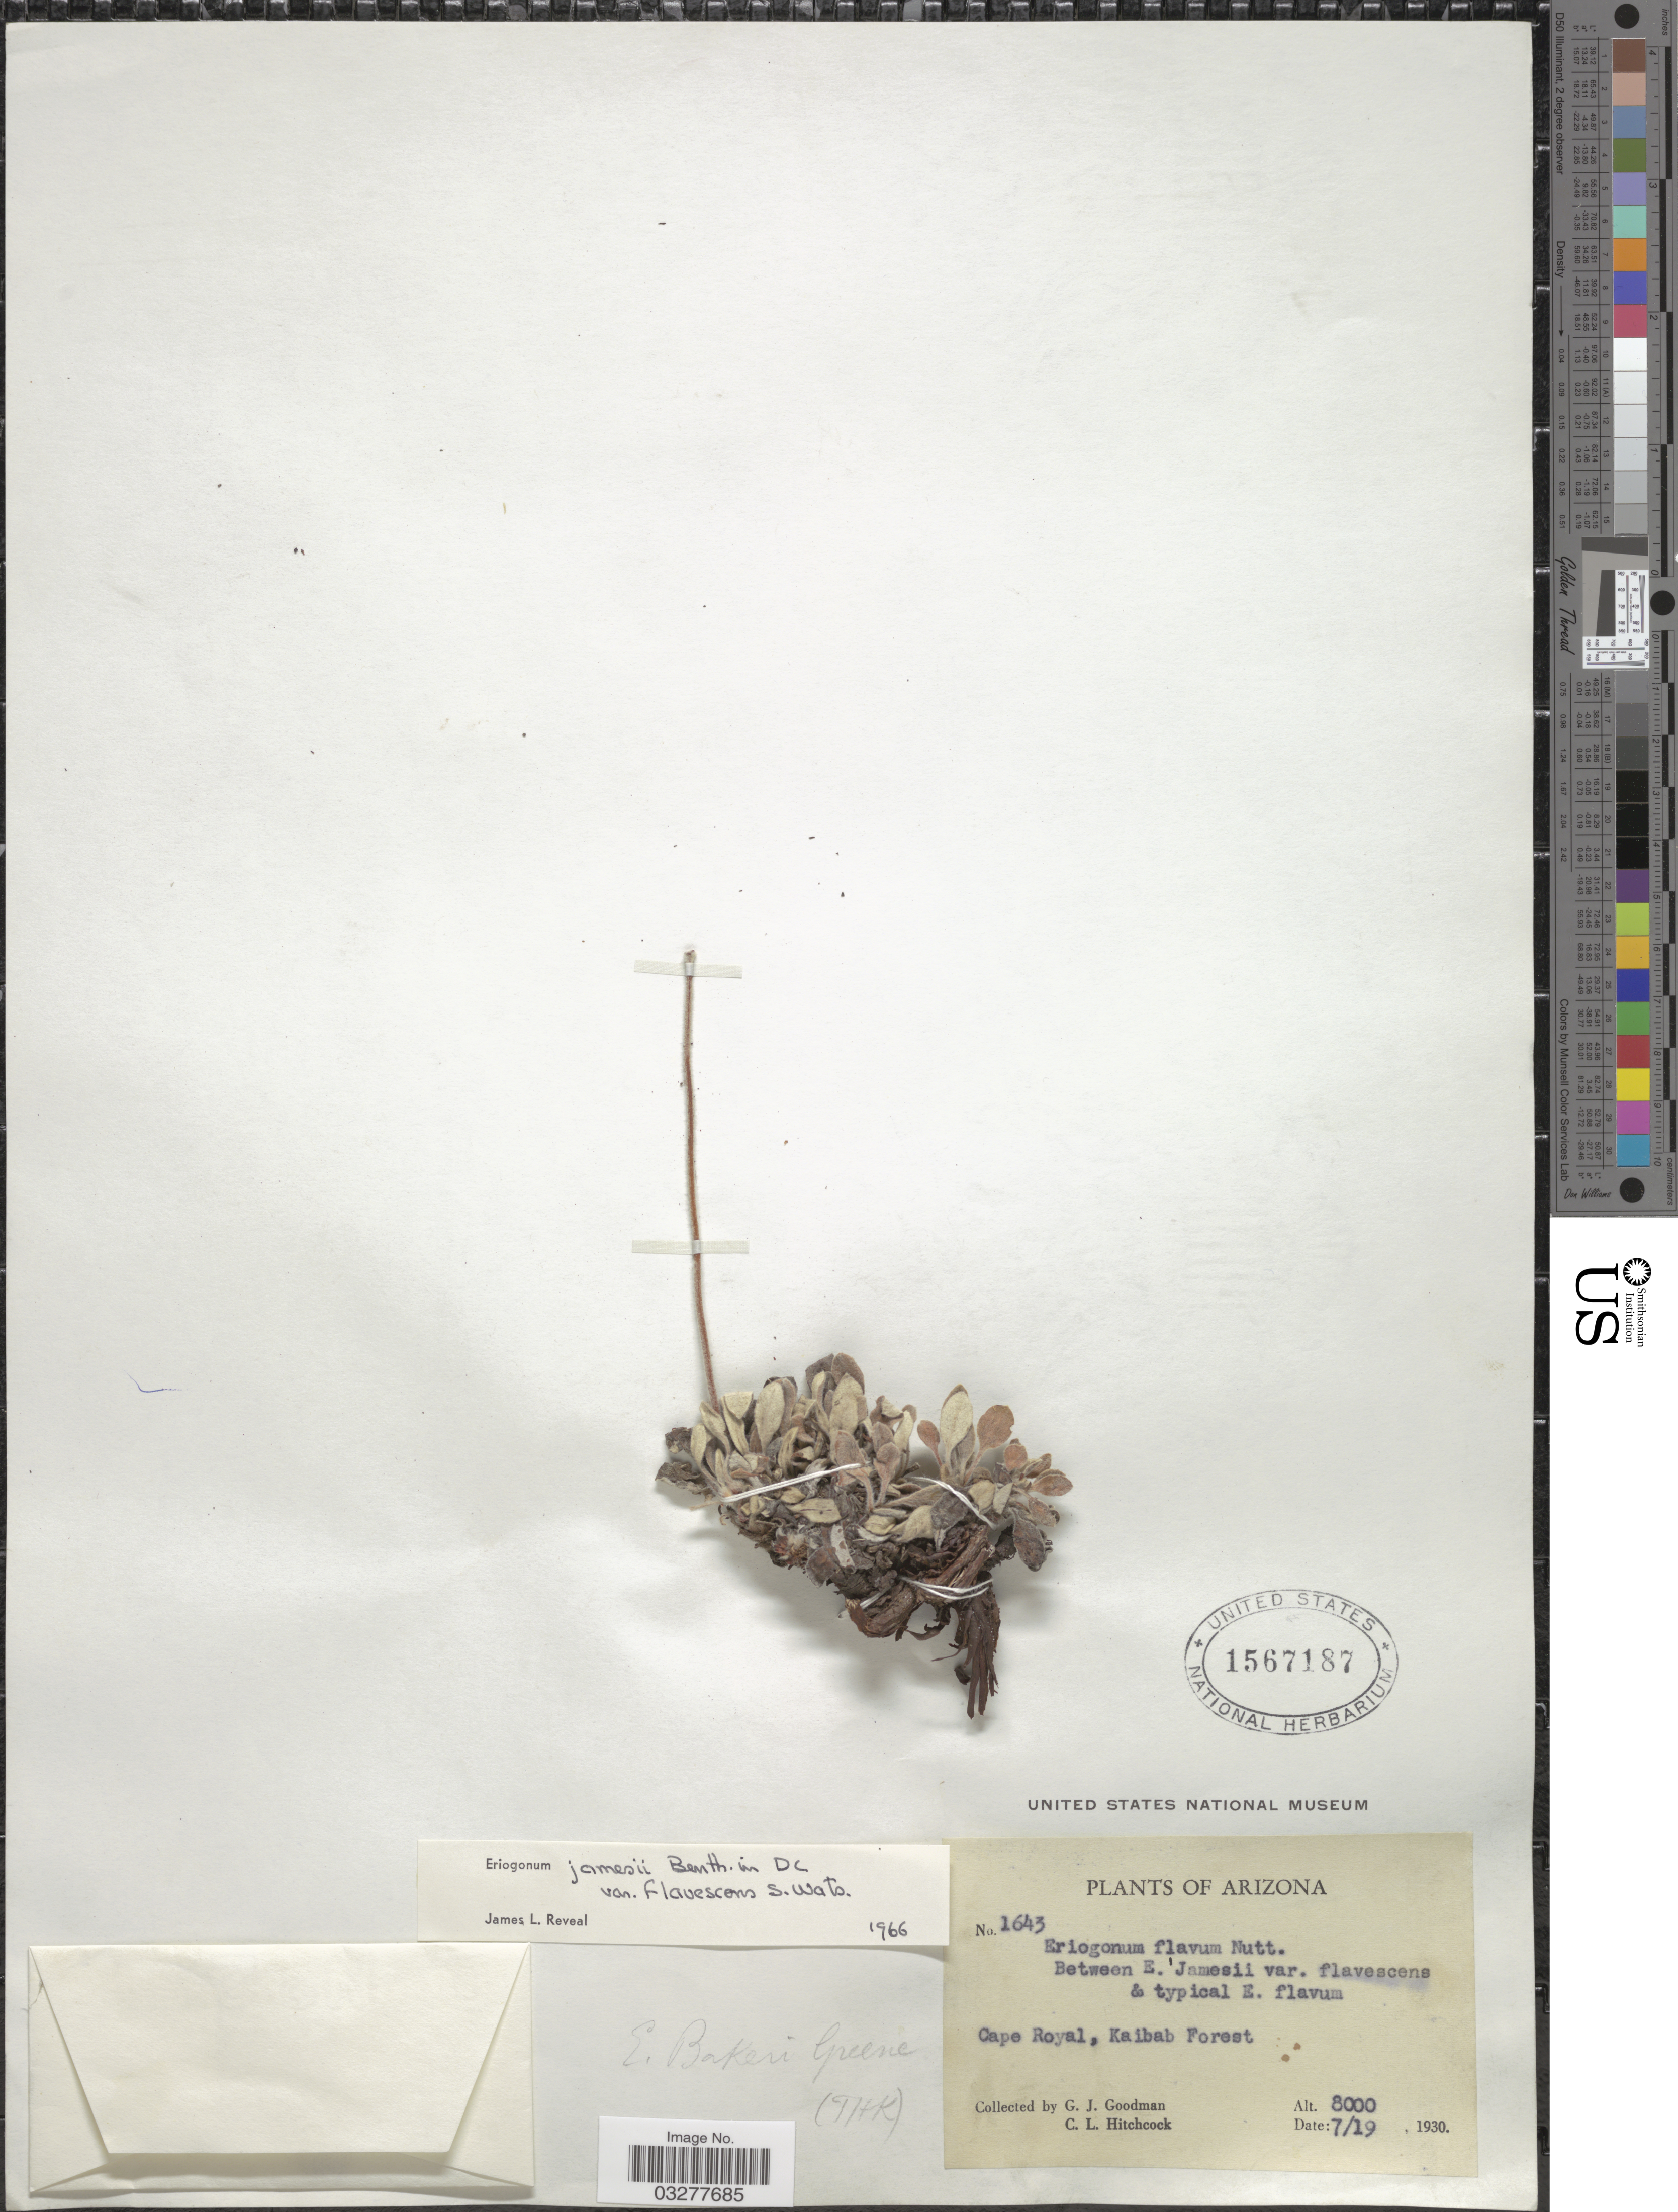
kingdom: Plantae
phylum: Tracheophyta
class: Magnoliopsida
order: Caryophyllales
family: Polygonaceae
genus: Eriogonum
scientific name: Eriogonum jamesii var. flavescens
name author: S. Watson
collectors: G. J. Goodman & C. L. Hitchcock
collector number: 1643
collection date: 1930-07-19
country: United States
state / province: Arizona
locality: Cape Royal, Kaibab Forest.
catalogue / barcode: US 1567187